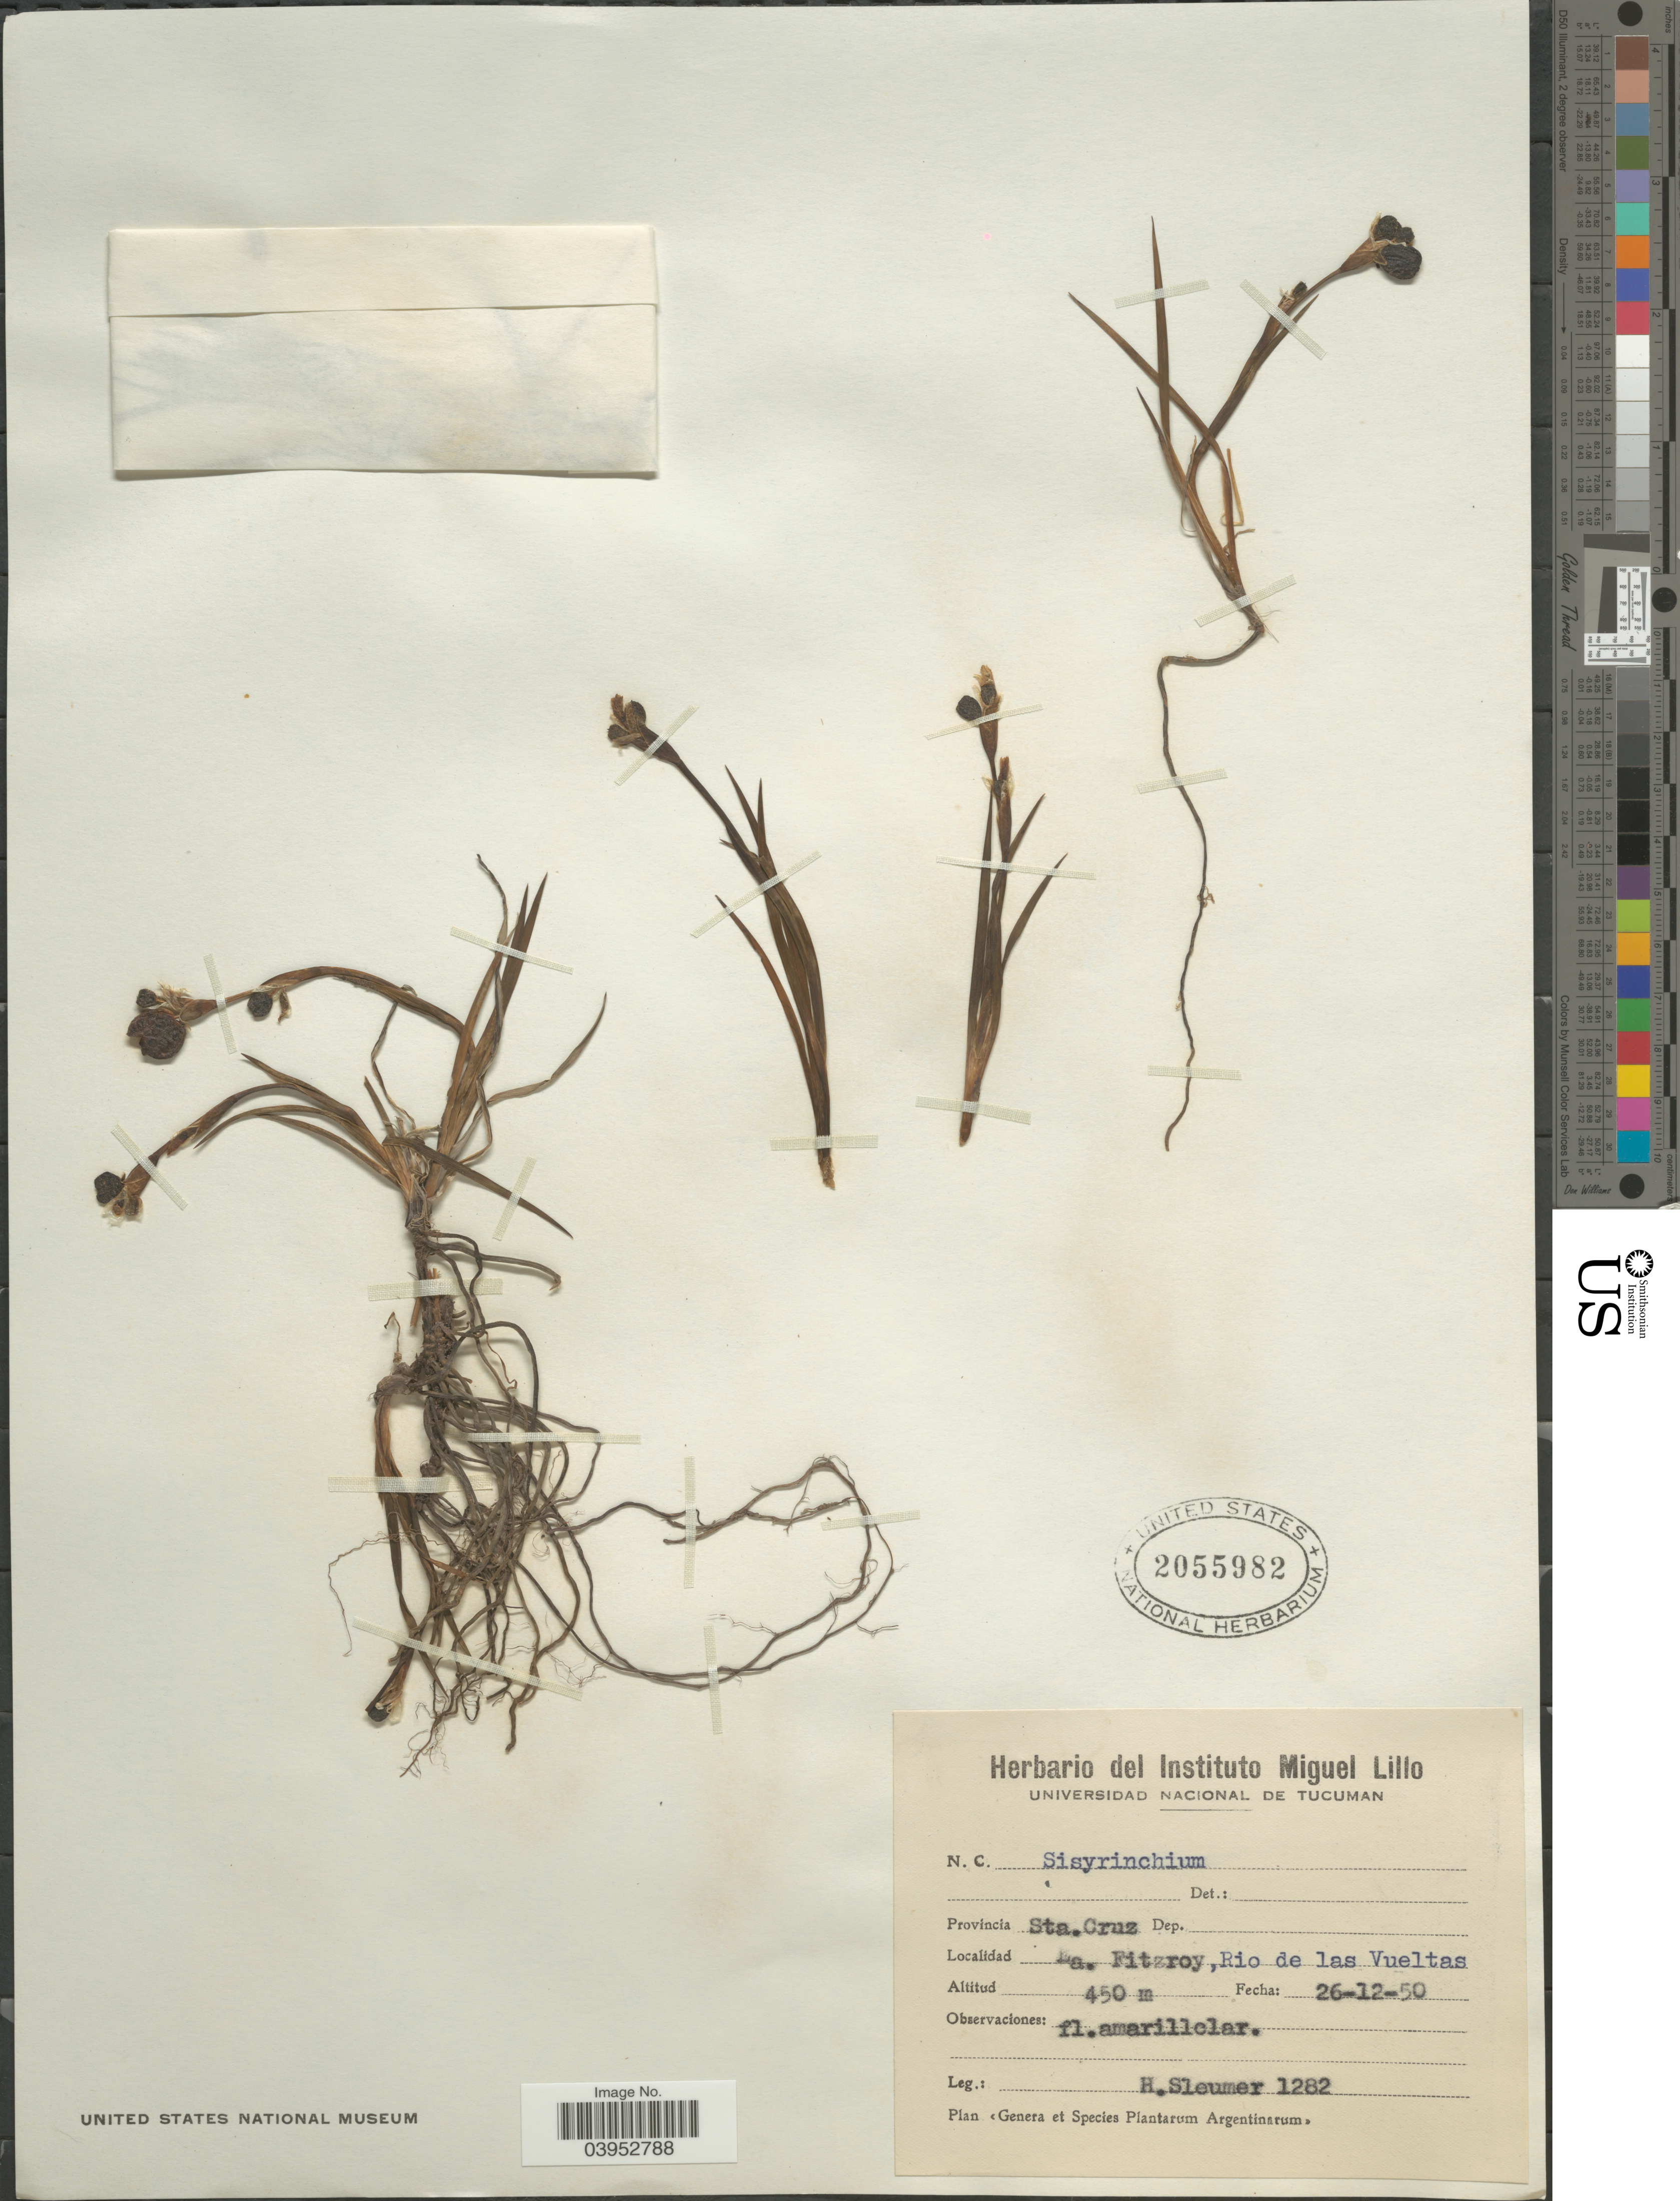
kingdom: Plantae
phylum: Tracheophyta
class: Liliopsida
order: Asparagales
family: Iridaceae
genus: Sisyrinchium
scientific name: Sisyrinchium sp.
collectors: H. O. Sleumer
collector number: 1282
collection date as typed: Transcribed d/m/y: 26/12/50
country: Argentina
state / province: Santa Cruz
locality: Sta. Cruz. Ea. Fitzroy, Rio de las Vueltas.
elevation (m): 450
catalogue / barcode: US 2055982